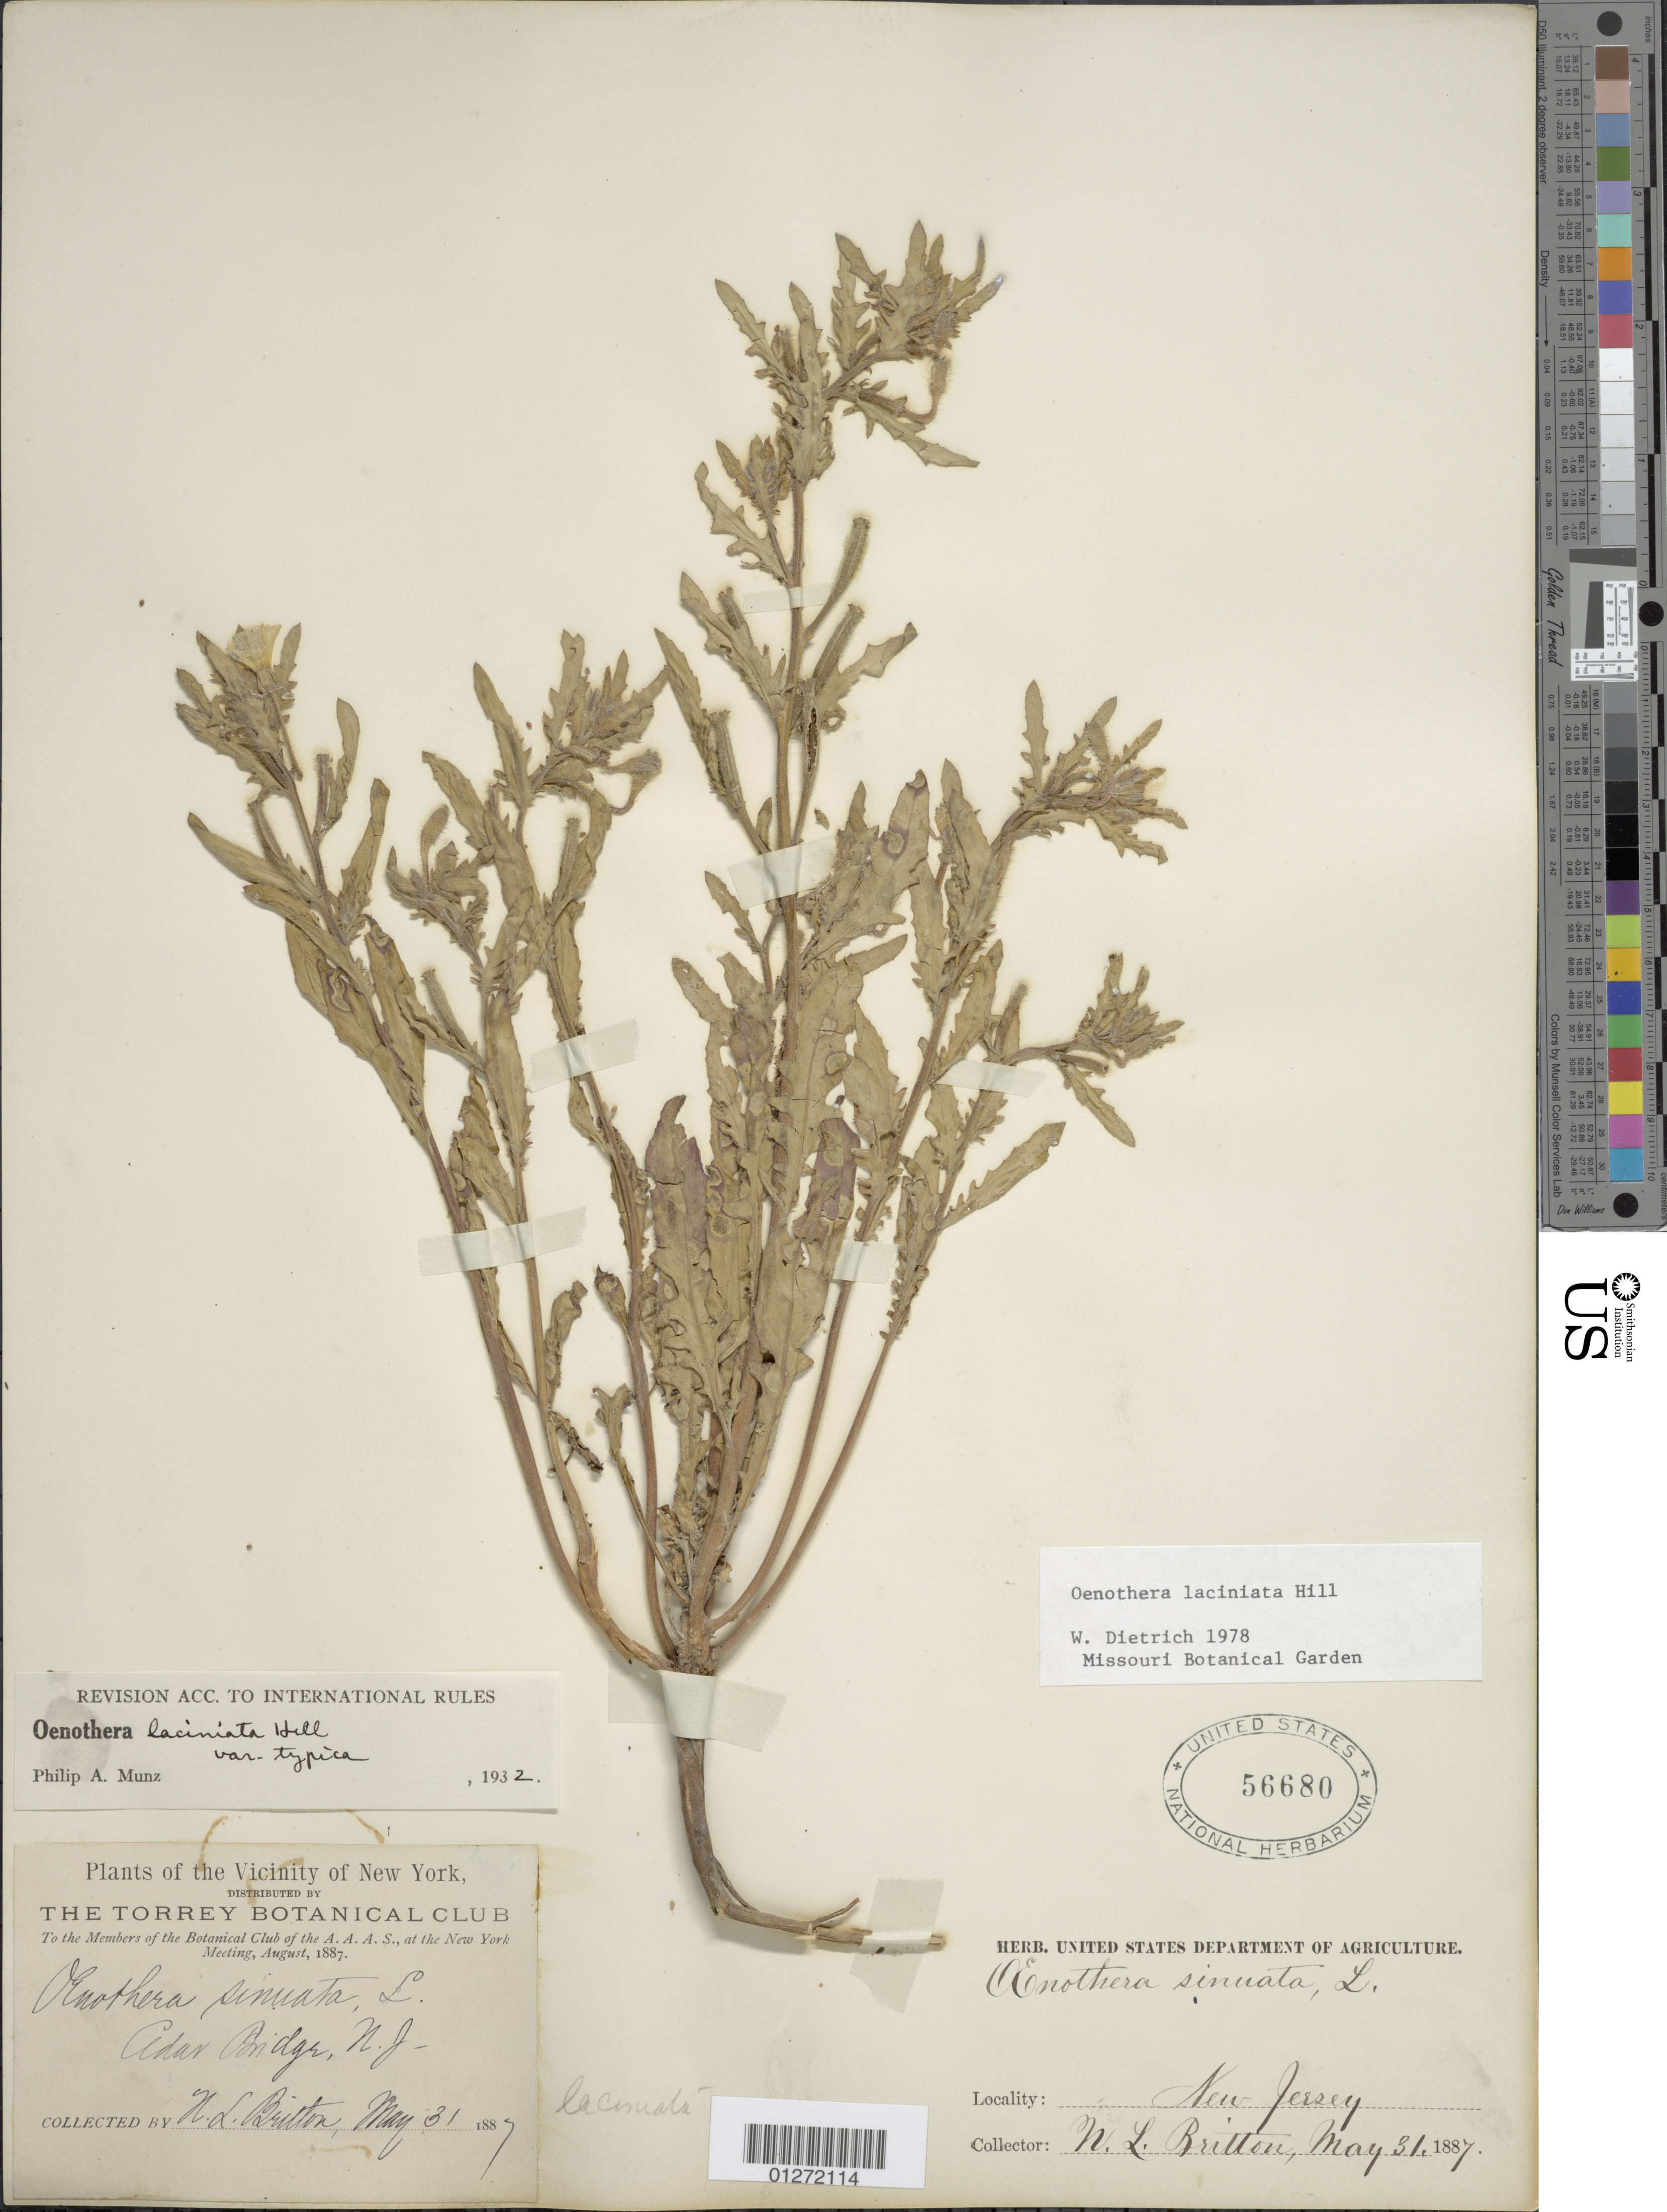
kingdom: Plantae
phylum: Tracheophyta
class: Magnoliopsida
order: Myrtales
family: Onagraceae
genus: Oenothera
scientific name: Oenothera laciniata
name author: Hill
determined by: Dietrich, W.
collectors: N. Britton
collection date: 1887-05-31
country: United States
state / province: New Jersey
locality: Adur Bridge.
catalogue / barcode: US 56680